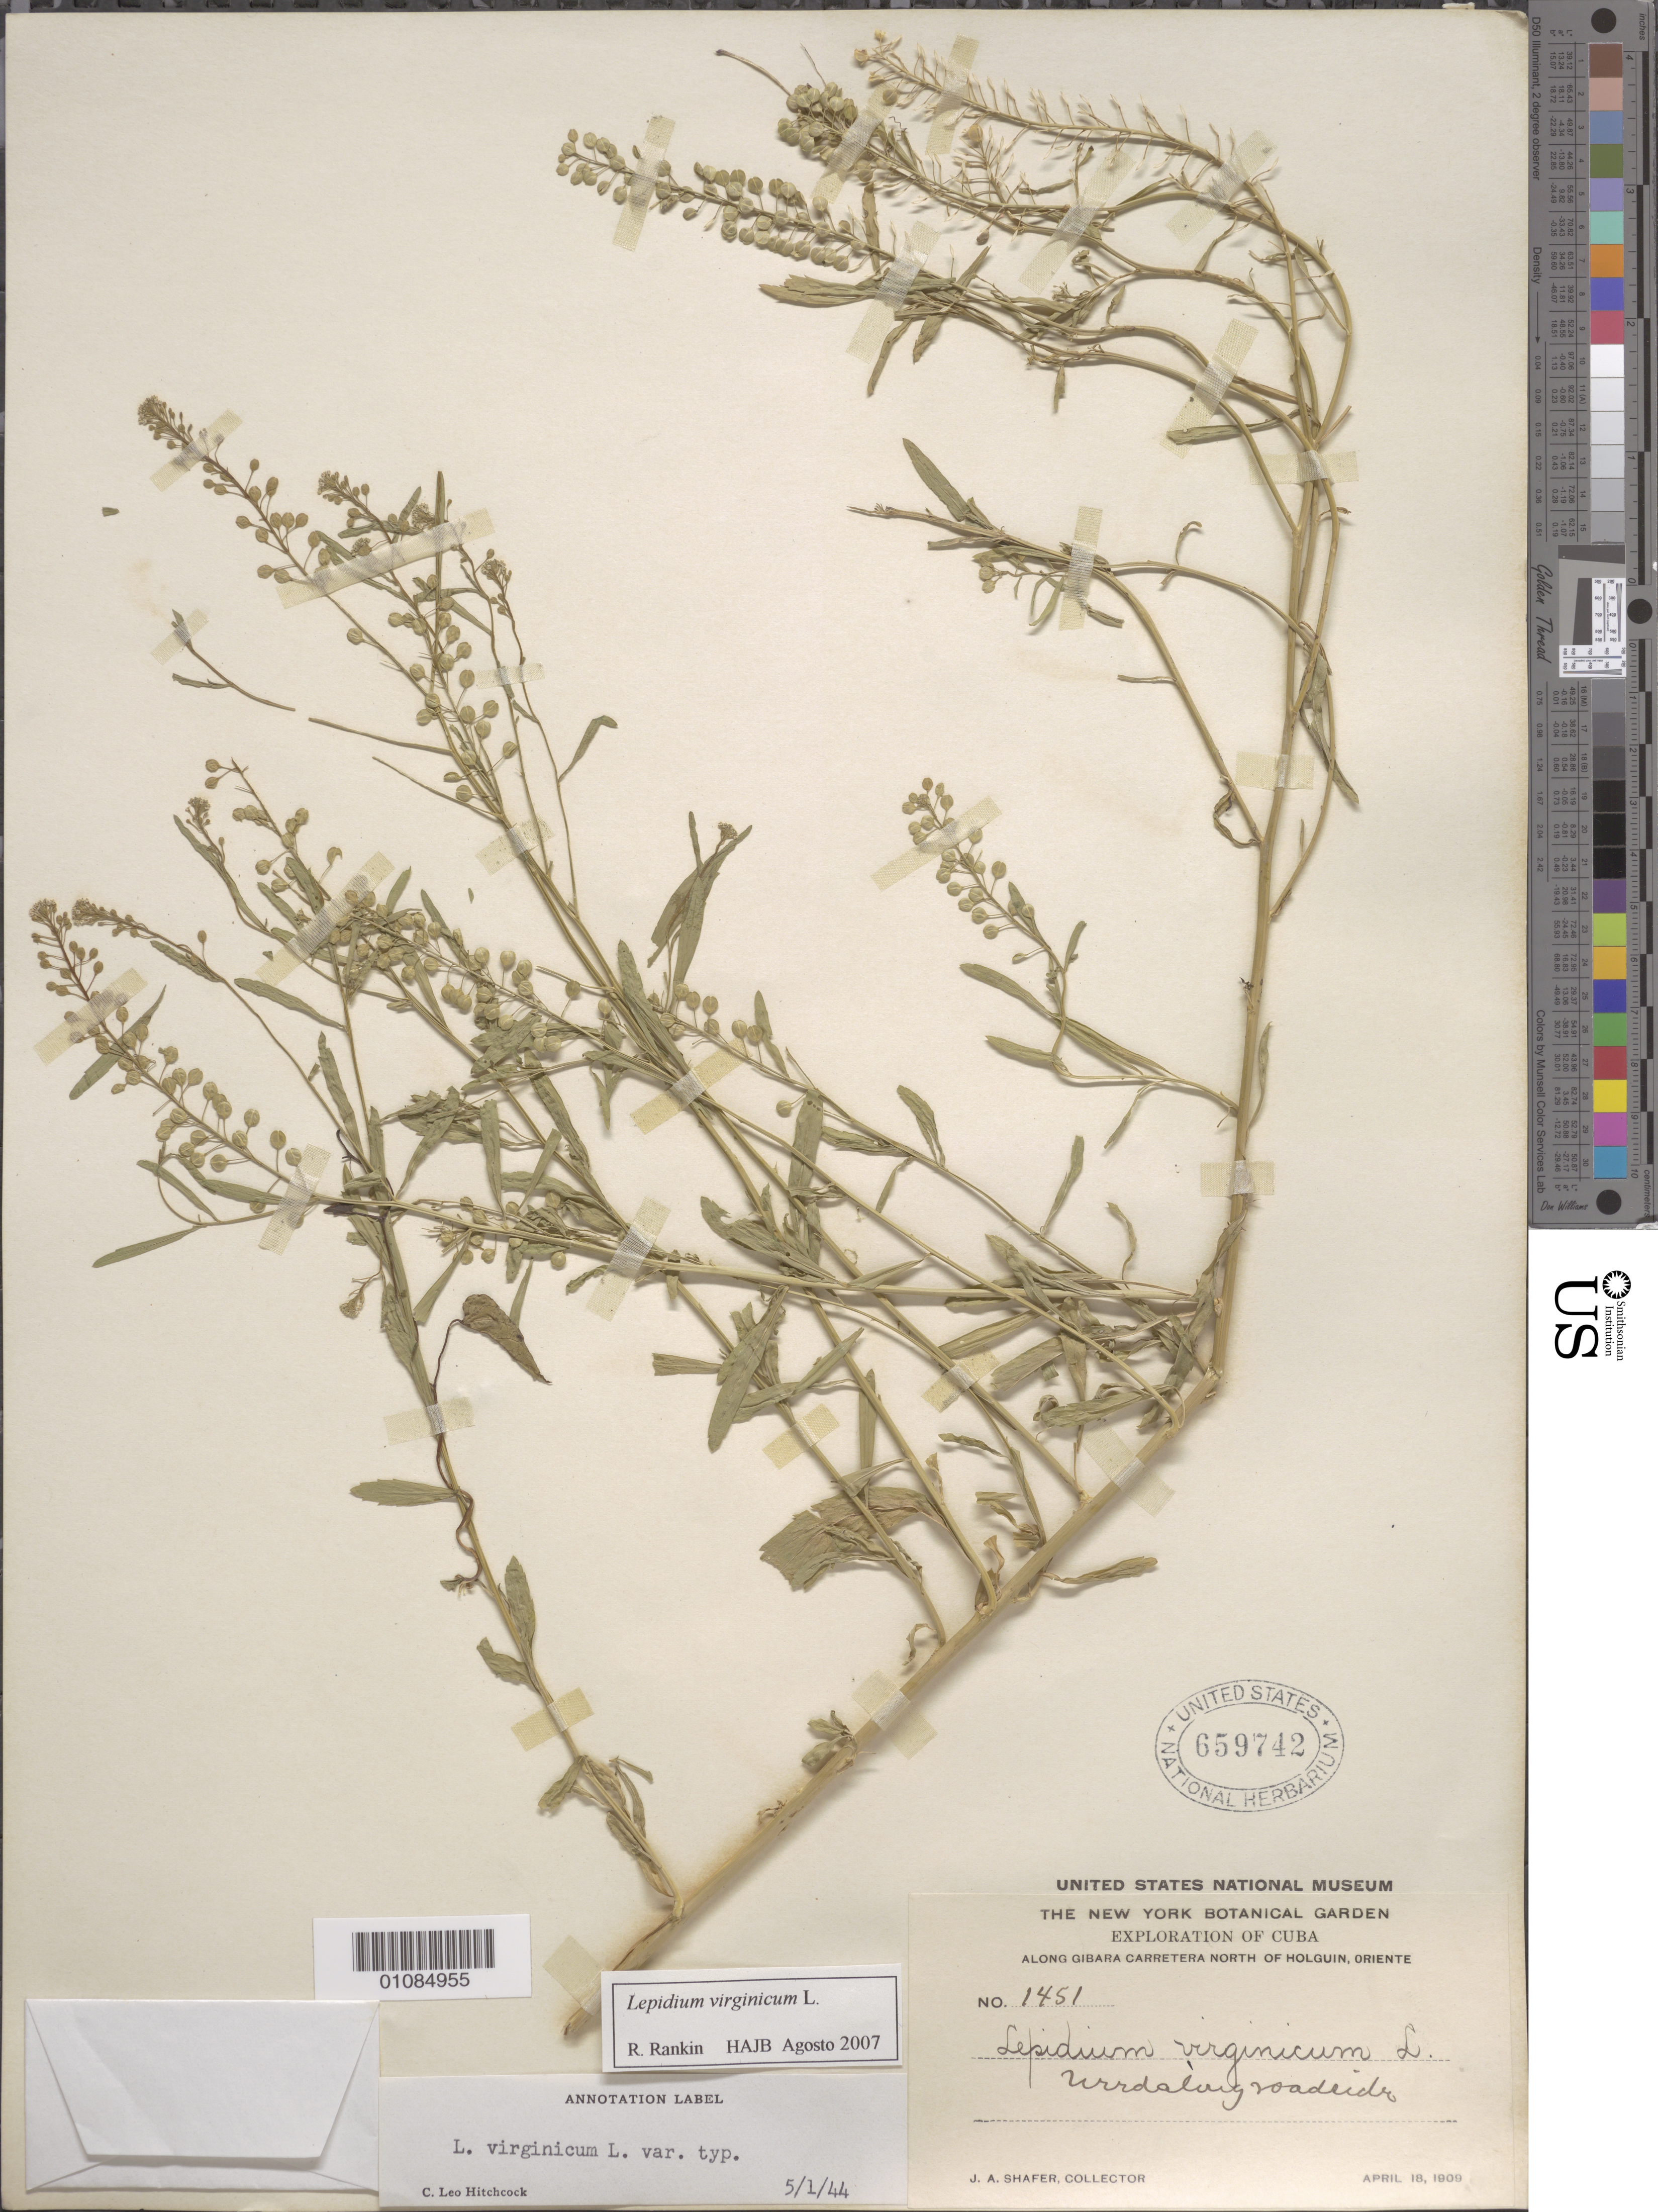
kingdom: Plantae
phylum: Tracheophyta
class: Magnoliopsida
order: Brassicales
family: Brassicaceae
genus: Lepidium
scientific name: Lepidium virginicum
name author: L.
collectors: J. A. Shafer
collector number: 1451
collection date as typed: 18 Apr 1909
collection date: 1909-04-18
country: Cuba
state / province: Holguín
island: Cuba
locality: Along Gibara Carretera N of Holguin, Oriente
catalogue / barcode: US 659742